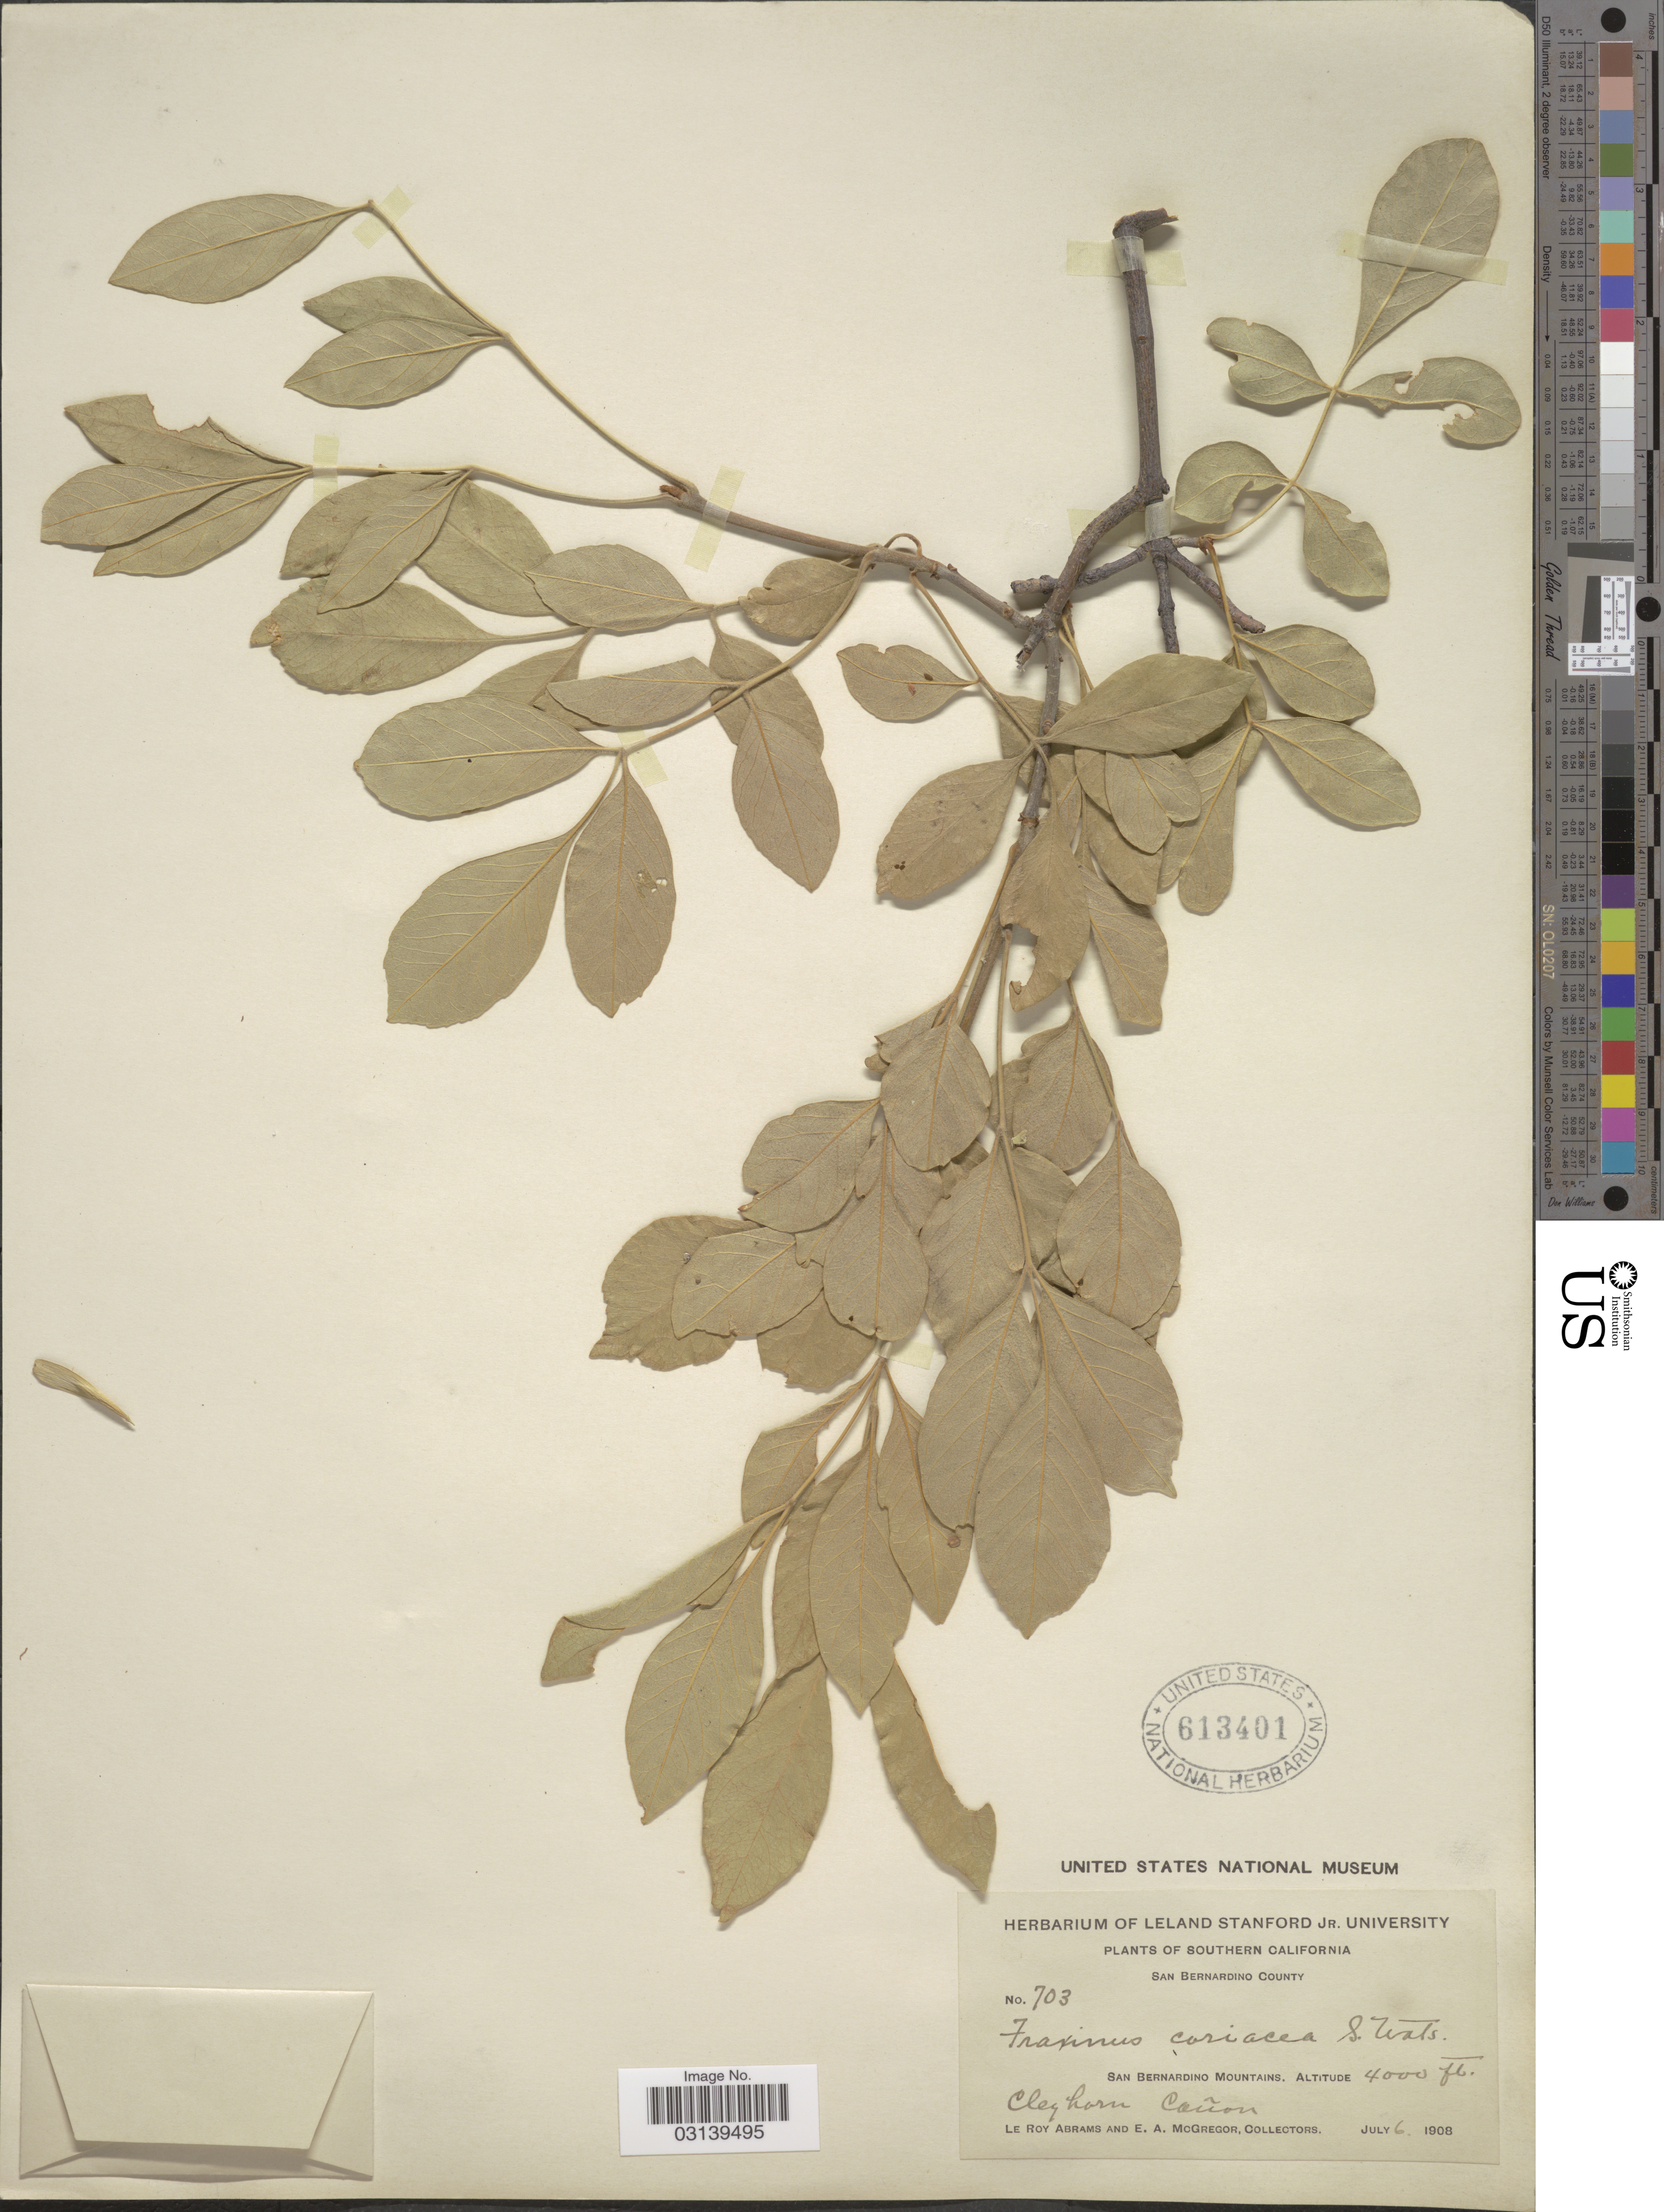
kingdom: Plantae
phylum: Tracheophyta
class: Magnoliopsida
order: Lamiales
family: Oleaceae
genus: Fraxinus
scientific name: Fraxinus velutina var. coriacea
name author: (S. Watson) Rehder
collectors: L. Abrams & E. A. McGregor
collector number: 703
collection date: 1908-07-06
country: United States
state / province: California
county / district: San Bernardino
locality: Southern California, San Bernardino County, San Bernardino Mountains. Cleghorn Cañon.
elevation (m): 1219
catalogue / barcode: US 613401